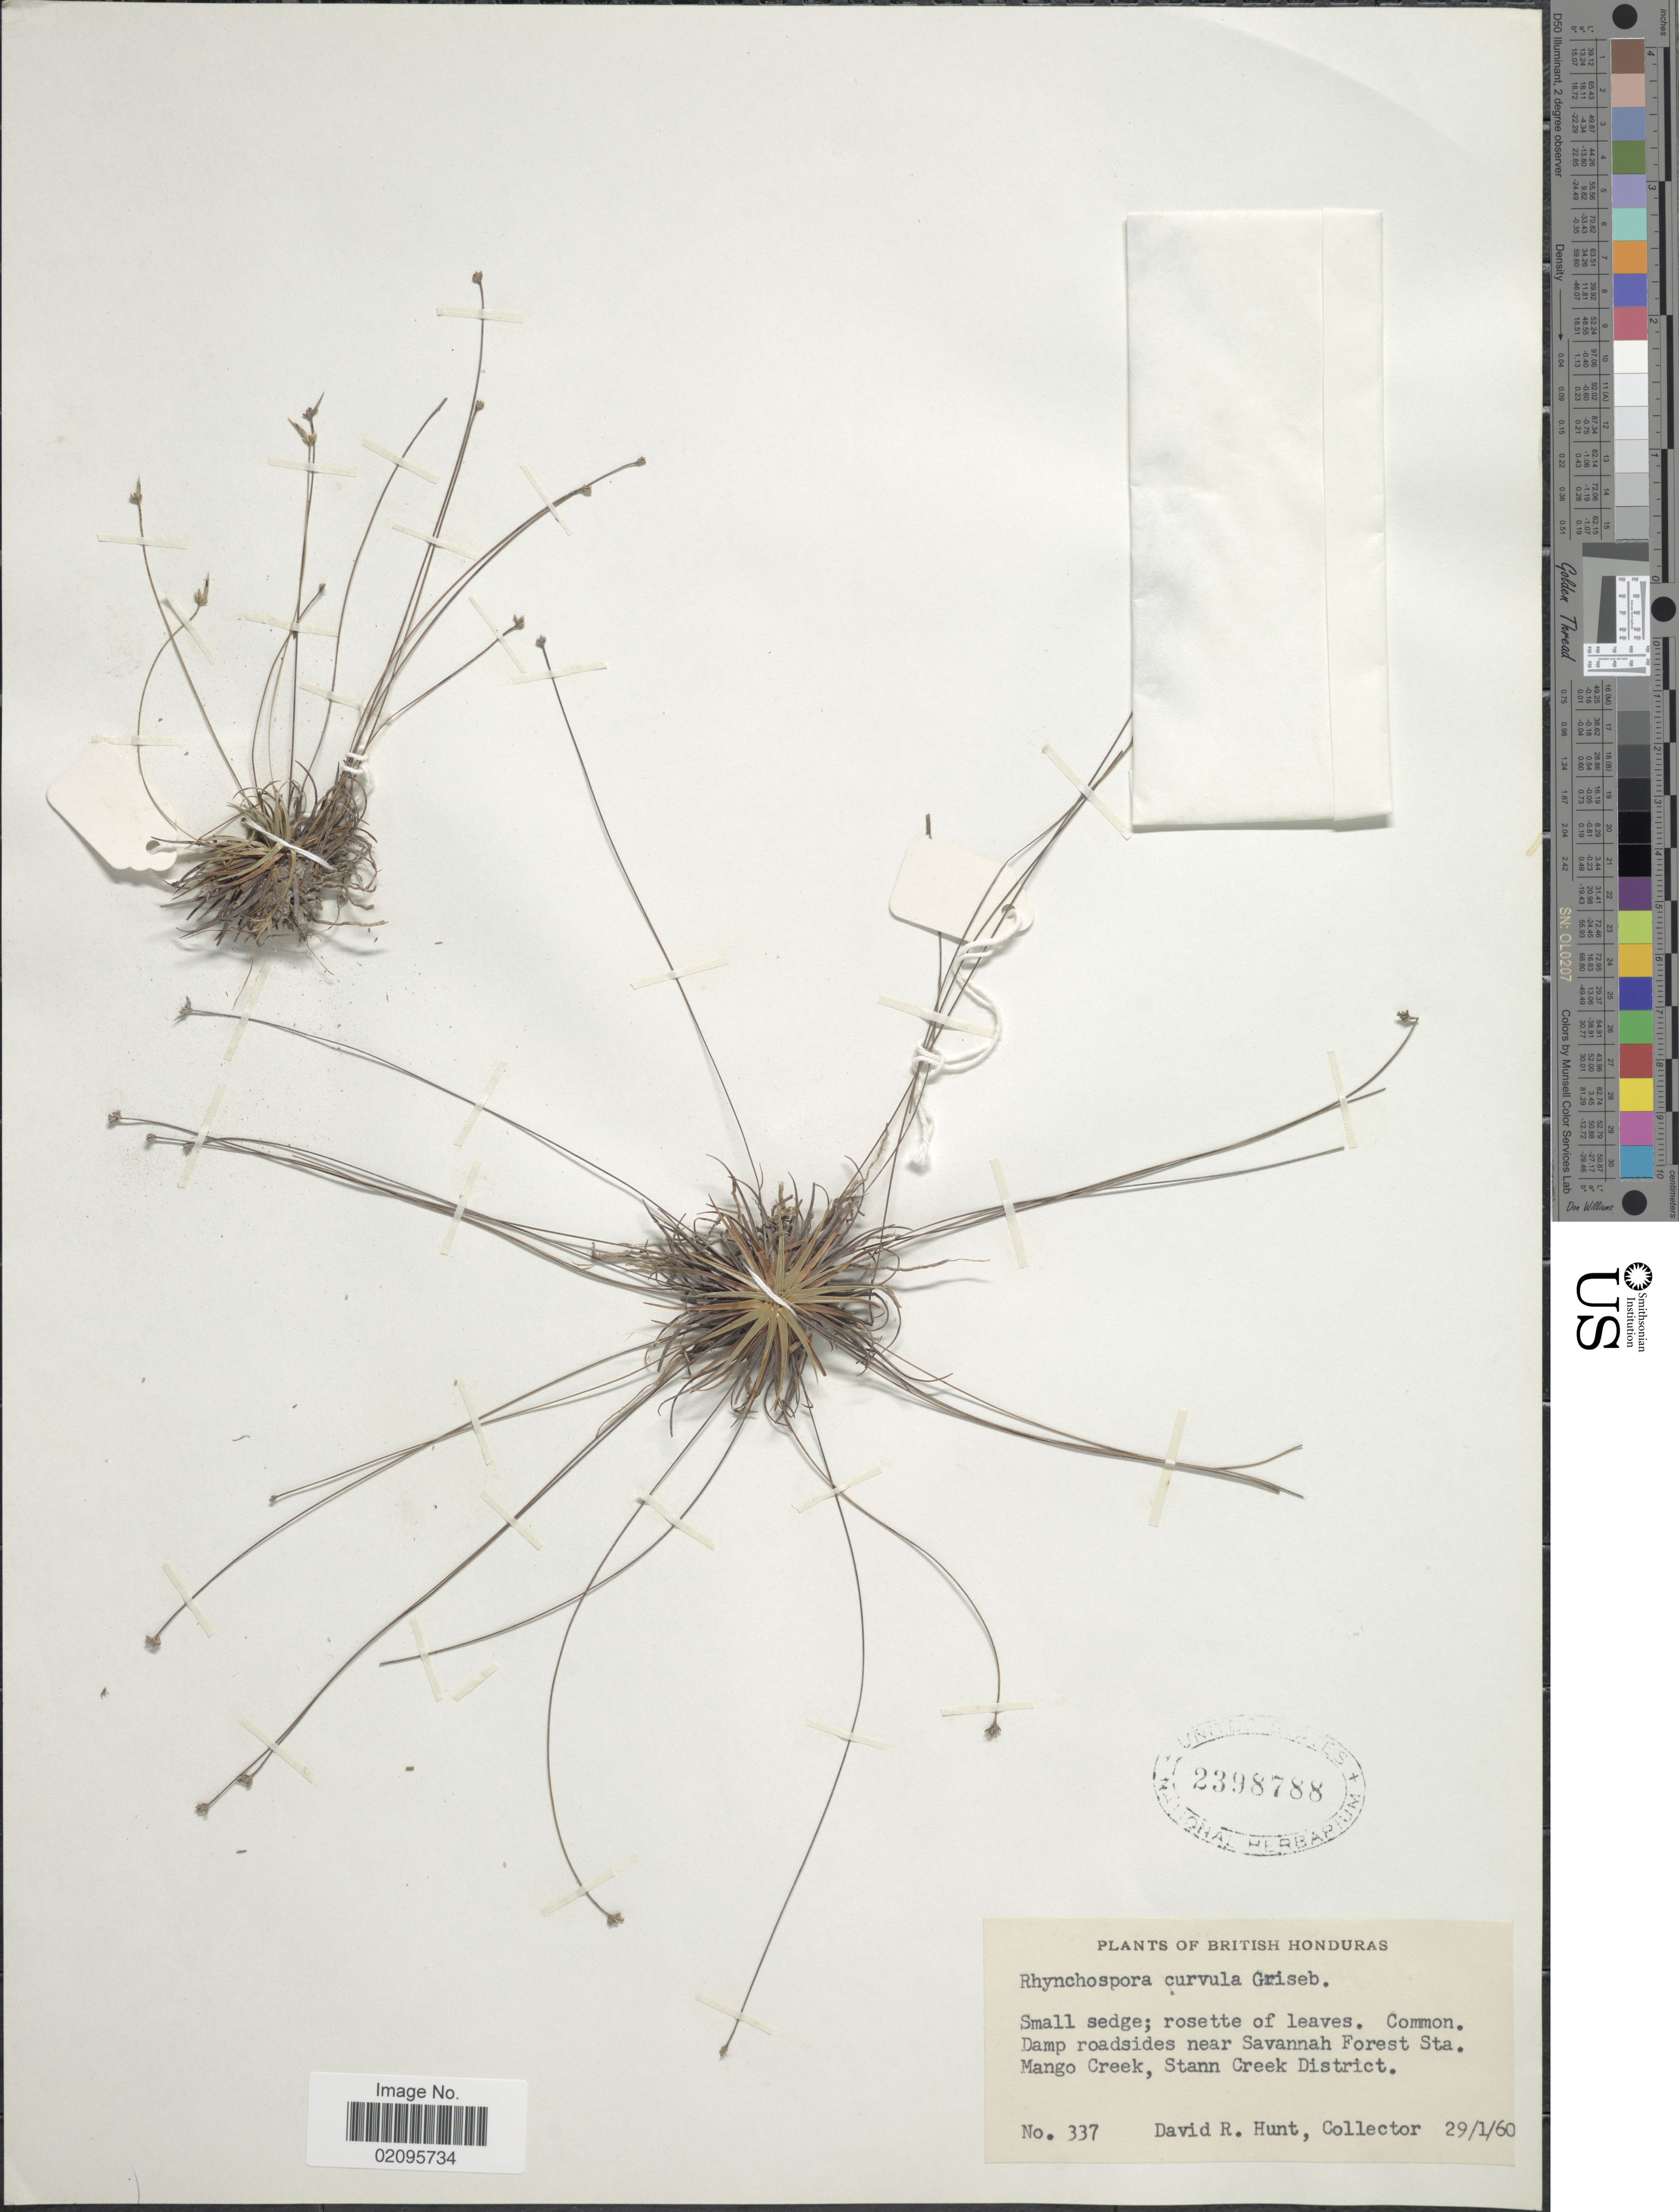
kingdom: Plantae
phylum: Tracheophyta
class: Liliopsida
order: Poales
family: Cyperaceae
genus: Rhynchospora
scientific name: Rhynchospora curvula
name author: Griseb.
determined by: Alves, K.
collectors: D. R. Hunt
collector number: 337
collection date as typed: Transcribed d/m/y: 29/1/60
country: Belize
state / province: Stann Creek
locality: Damp roadsides near Savannah Forest Sta. Mango Creek.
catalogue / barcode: US 2398788